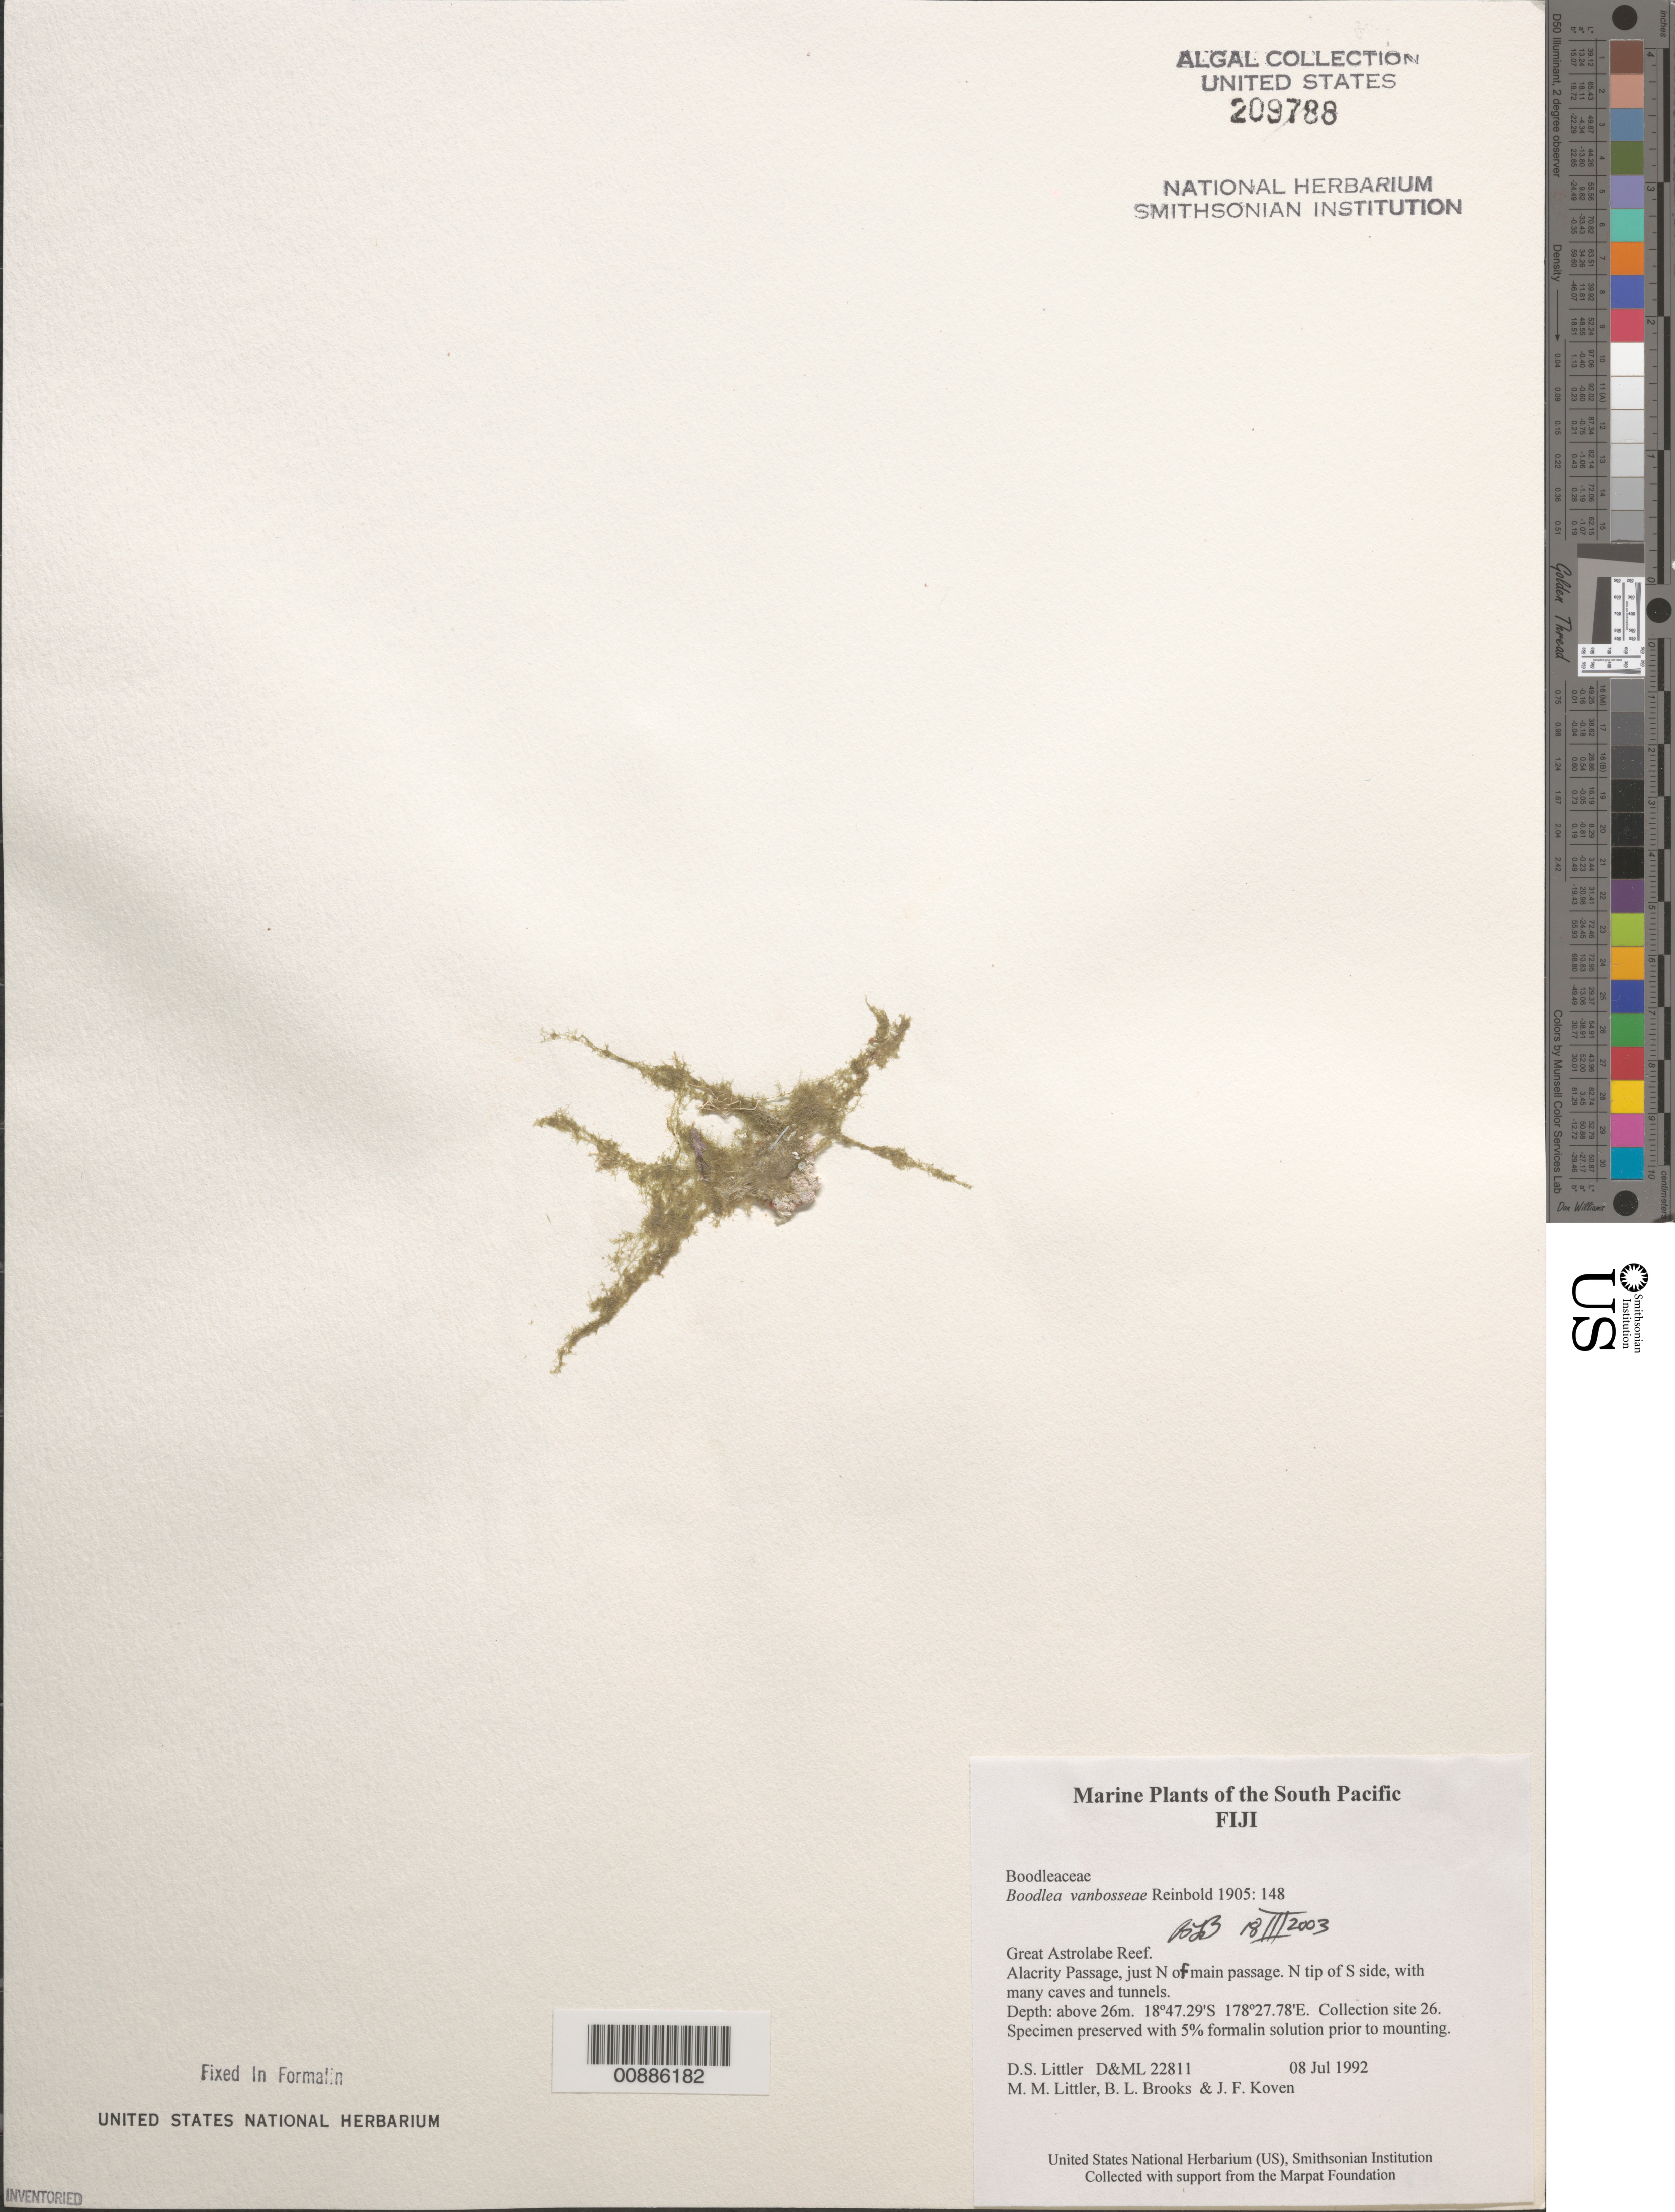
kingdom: Plantae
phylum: Chlorophyta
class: Ulvophyceae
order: Siphonocladales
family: Boodleaceae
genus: Boodlea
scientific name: Boodlea vanbosseae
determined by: Brooks, B. L., (BOT), Smithsonian Institution - National Museum of Natural History (UNITED STATES)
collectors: D. S. Littler, M. M. Littler, B. Brooks & J. Koven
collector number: D&ML 22811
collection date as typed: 08 Jul 1992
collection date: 1992-07-08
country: Fiji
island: Great Astrolabe Reef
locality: Great Astrolabe Reef, Alacrity Passage, just north of main passage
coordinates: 18 47.29'S, 178 27.78'E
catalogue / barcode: US 209788